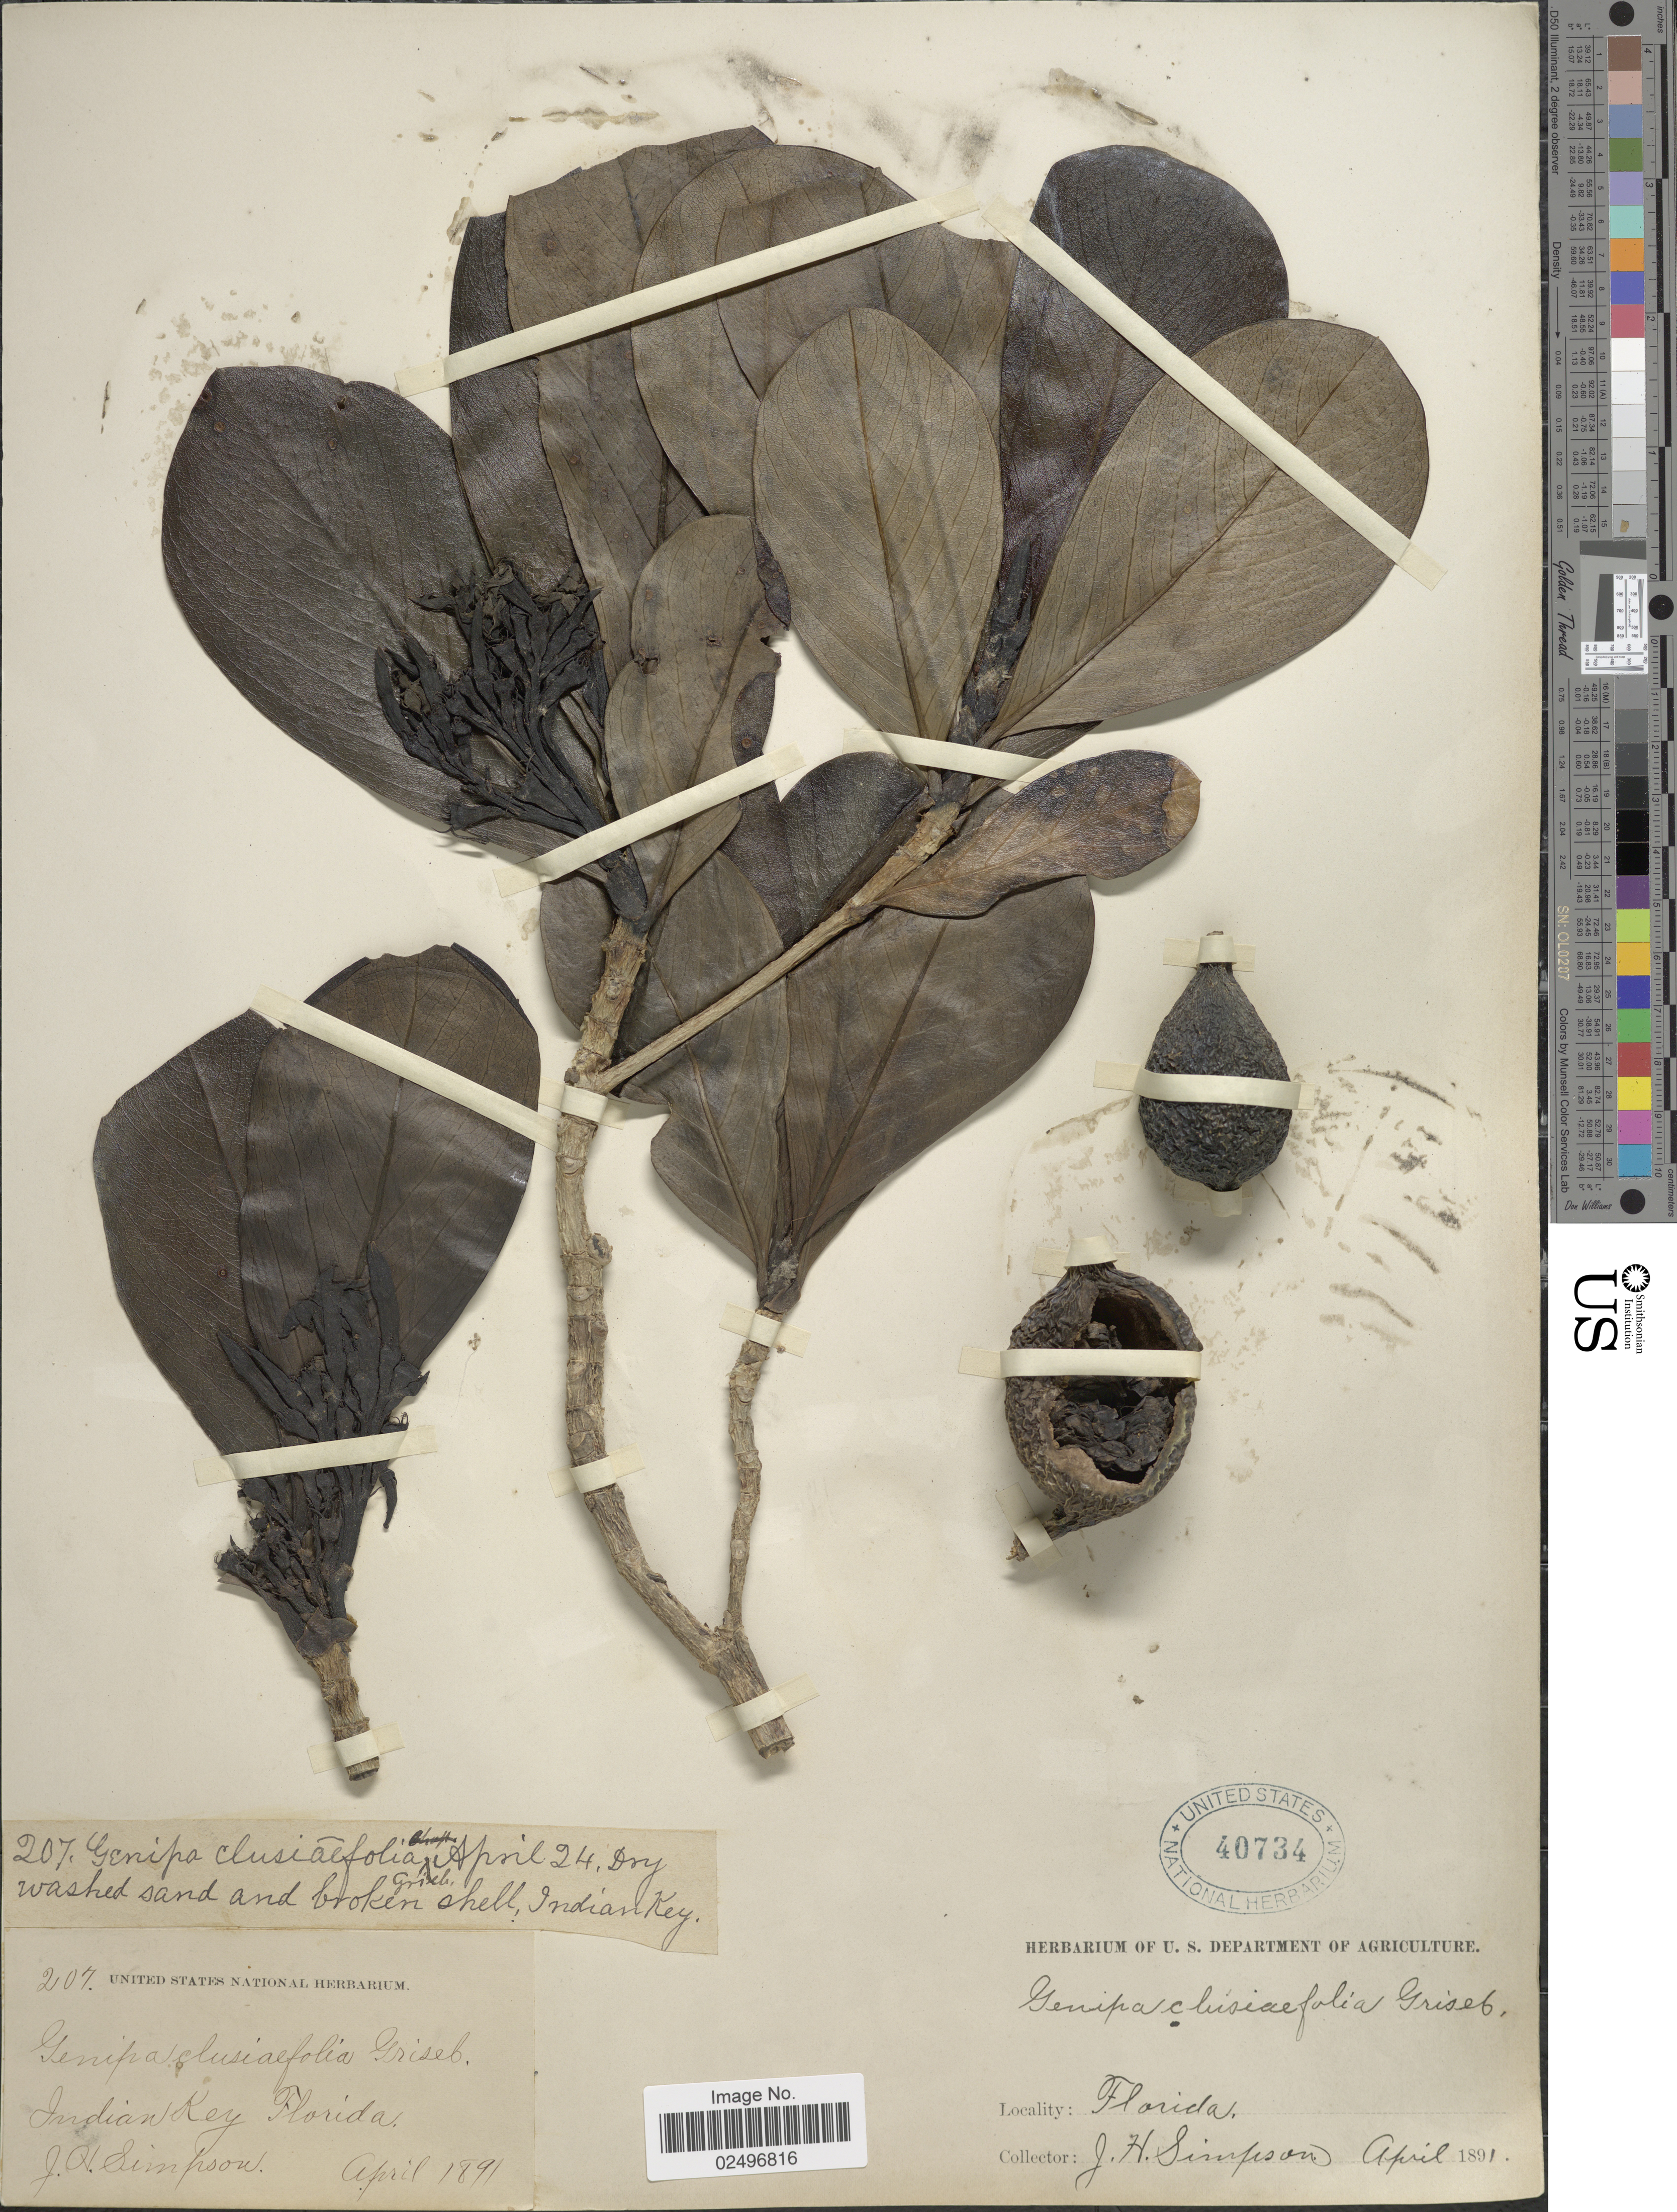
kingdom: Plantae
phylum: Tracheophyta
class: Magnoliopsida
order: Gentianales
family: Rubiaceae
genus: Casasia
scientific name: Casasia clusiifolia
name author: (Jacq.) Urb.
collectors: J. H. Simpson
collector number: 207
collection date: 1891-04-24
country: United States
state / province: Florida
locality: Dry washed sand and broken shell, Indian Key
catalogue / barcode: US 40734